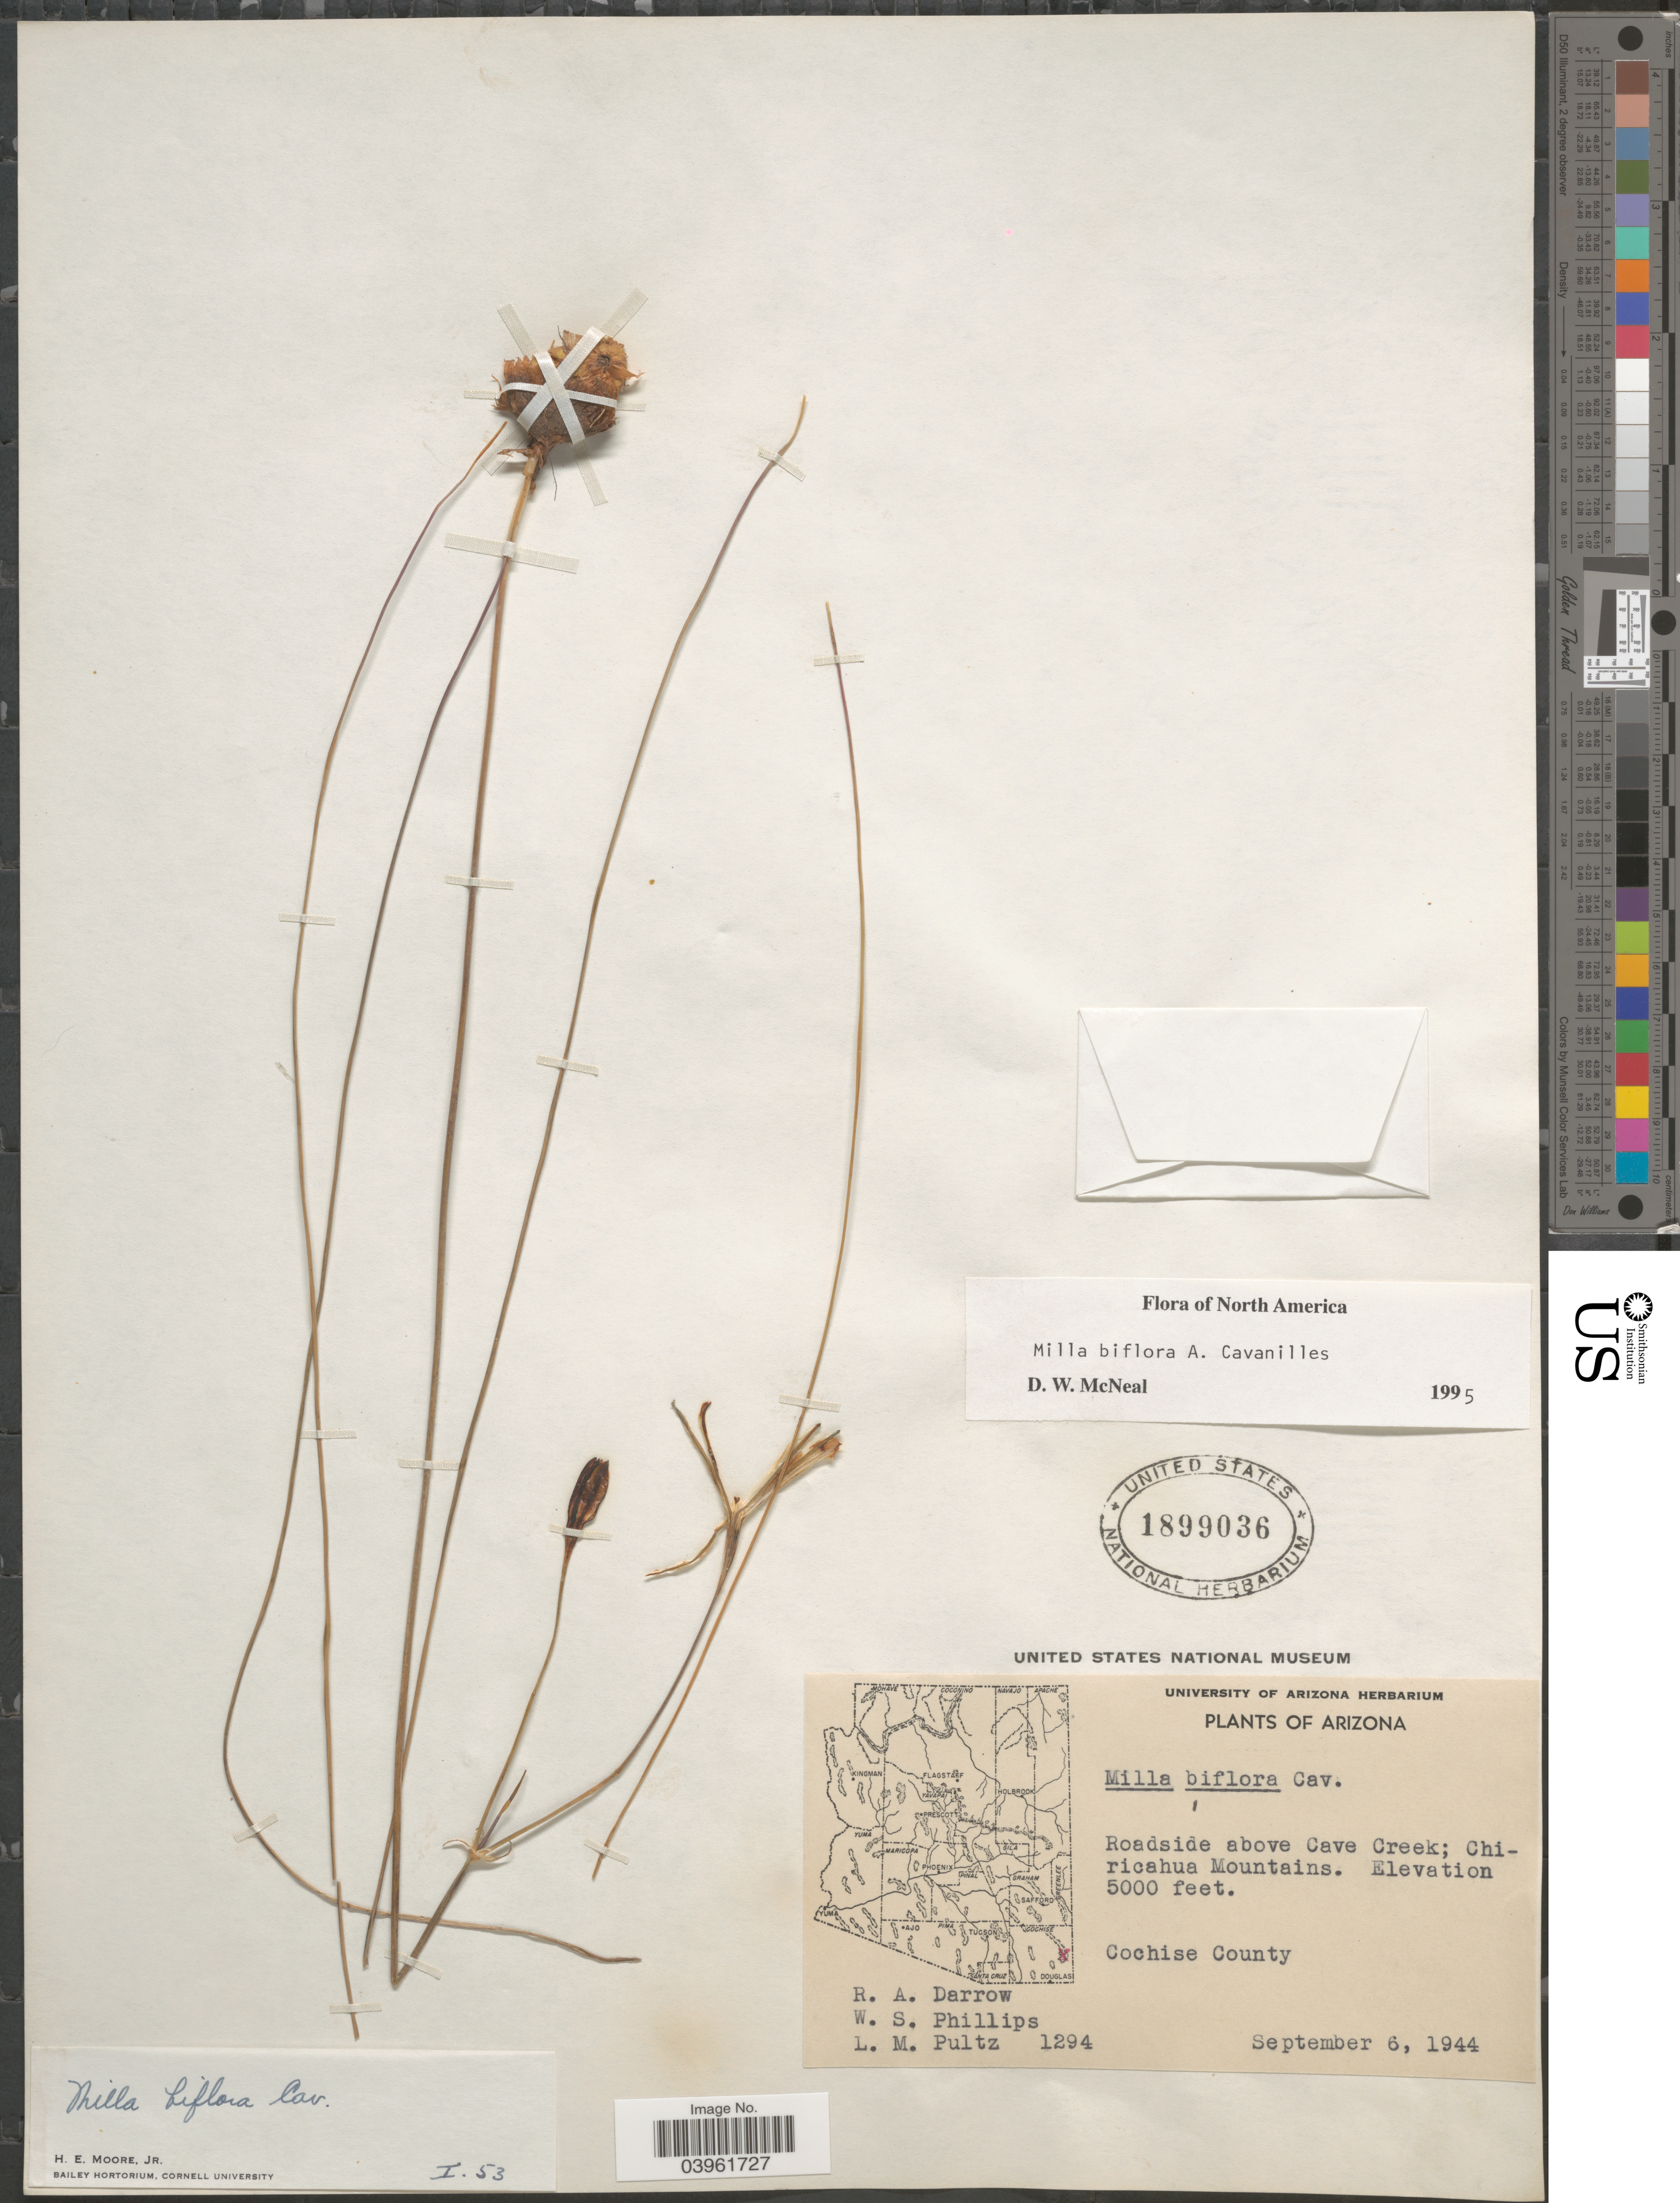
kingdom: Plantae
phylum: Tracheophyta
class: Liliopsida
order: Asparagales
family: Asparagaceae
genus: Milla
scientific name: Milla biflora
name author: Cav.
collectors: R. A. Darrow, W. S. Phillips & L. Pultz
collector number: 1294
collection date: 1944-09-06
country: United States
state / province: Arizona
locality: Roadside above Cave Creek; Chiricahua Mountains. Cochise County.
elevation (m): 1524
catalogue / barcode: US 1899036